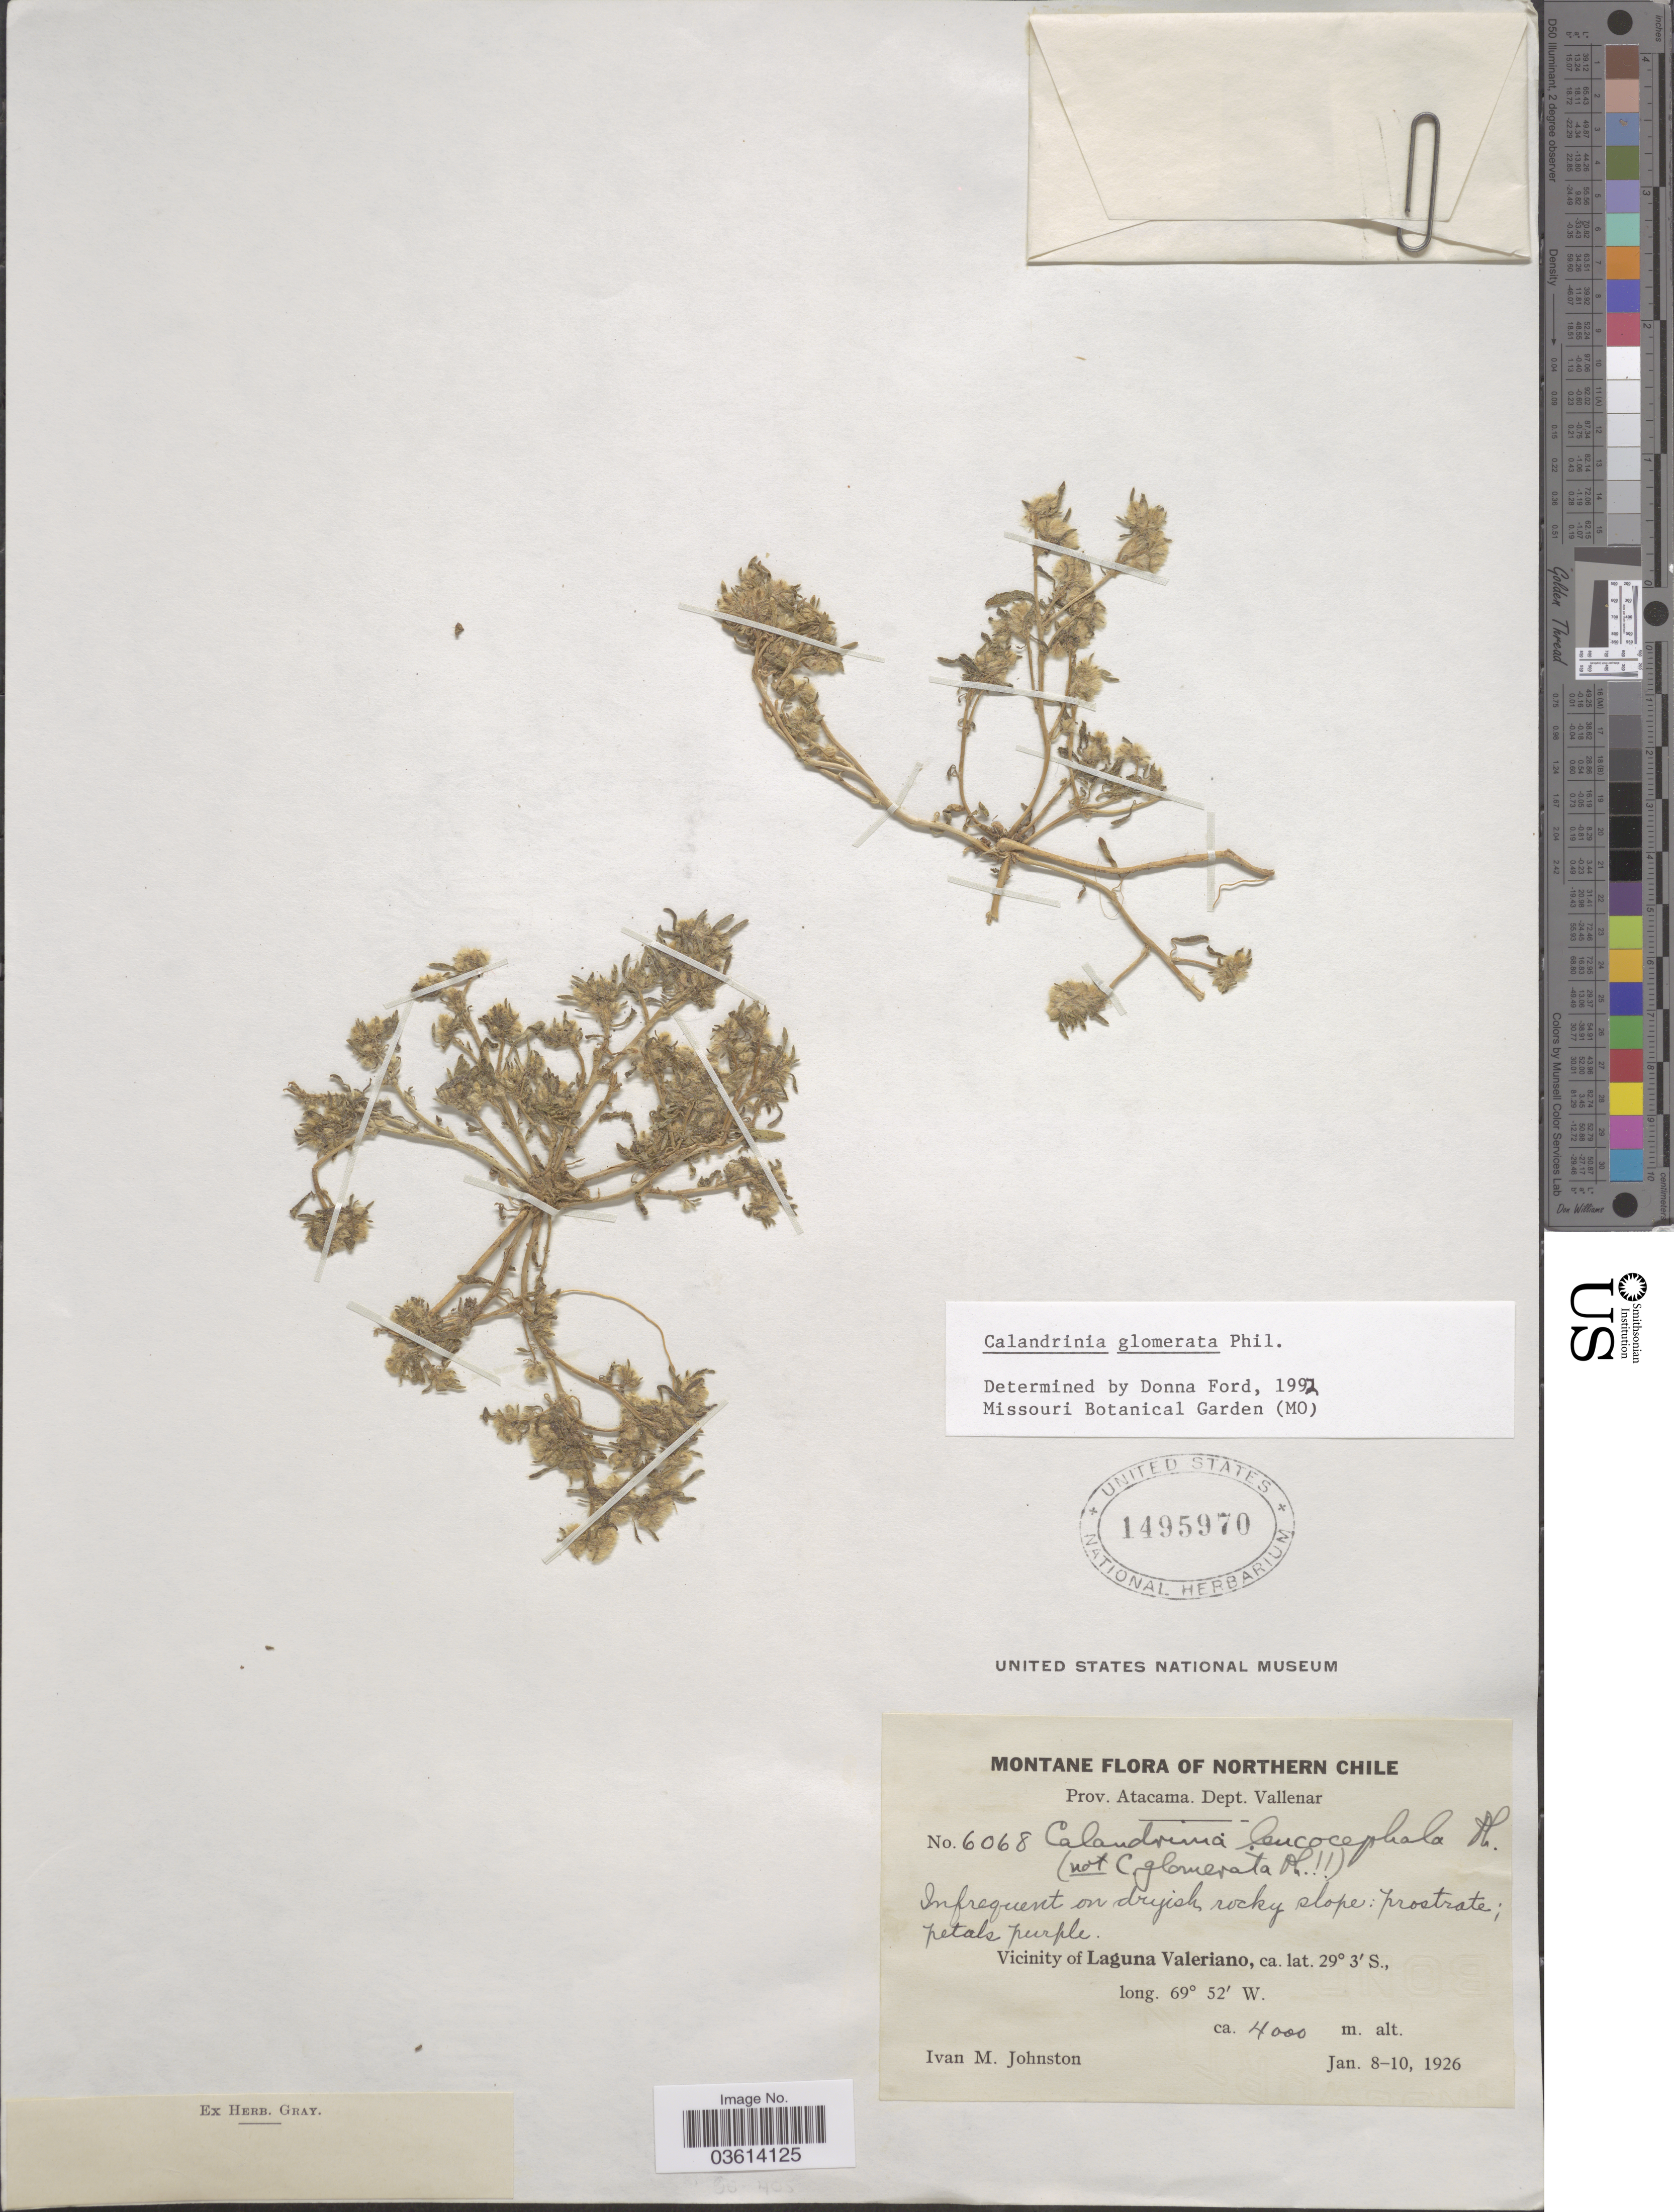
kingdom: Plantae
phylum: Tracheophyta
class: Magnoliopsida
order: Caryophyllales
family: Montiaceae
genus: Montiopsis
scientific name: Montiopsis glomerata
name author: (Phil.) D.I. Ford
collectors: I.M. Johnston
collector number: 6068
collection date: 1926-01-08/1926-01-10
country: Chile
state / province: Atacama (III)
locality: Northern Chile. Prov. Atacama. Dept. Vallenar. Vicinity of Laguna Valeriano.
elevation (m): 4000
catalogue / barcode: US 1495970